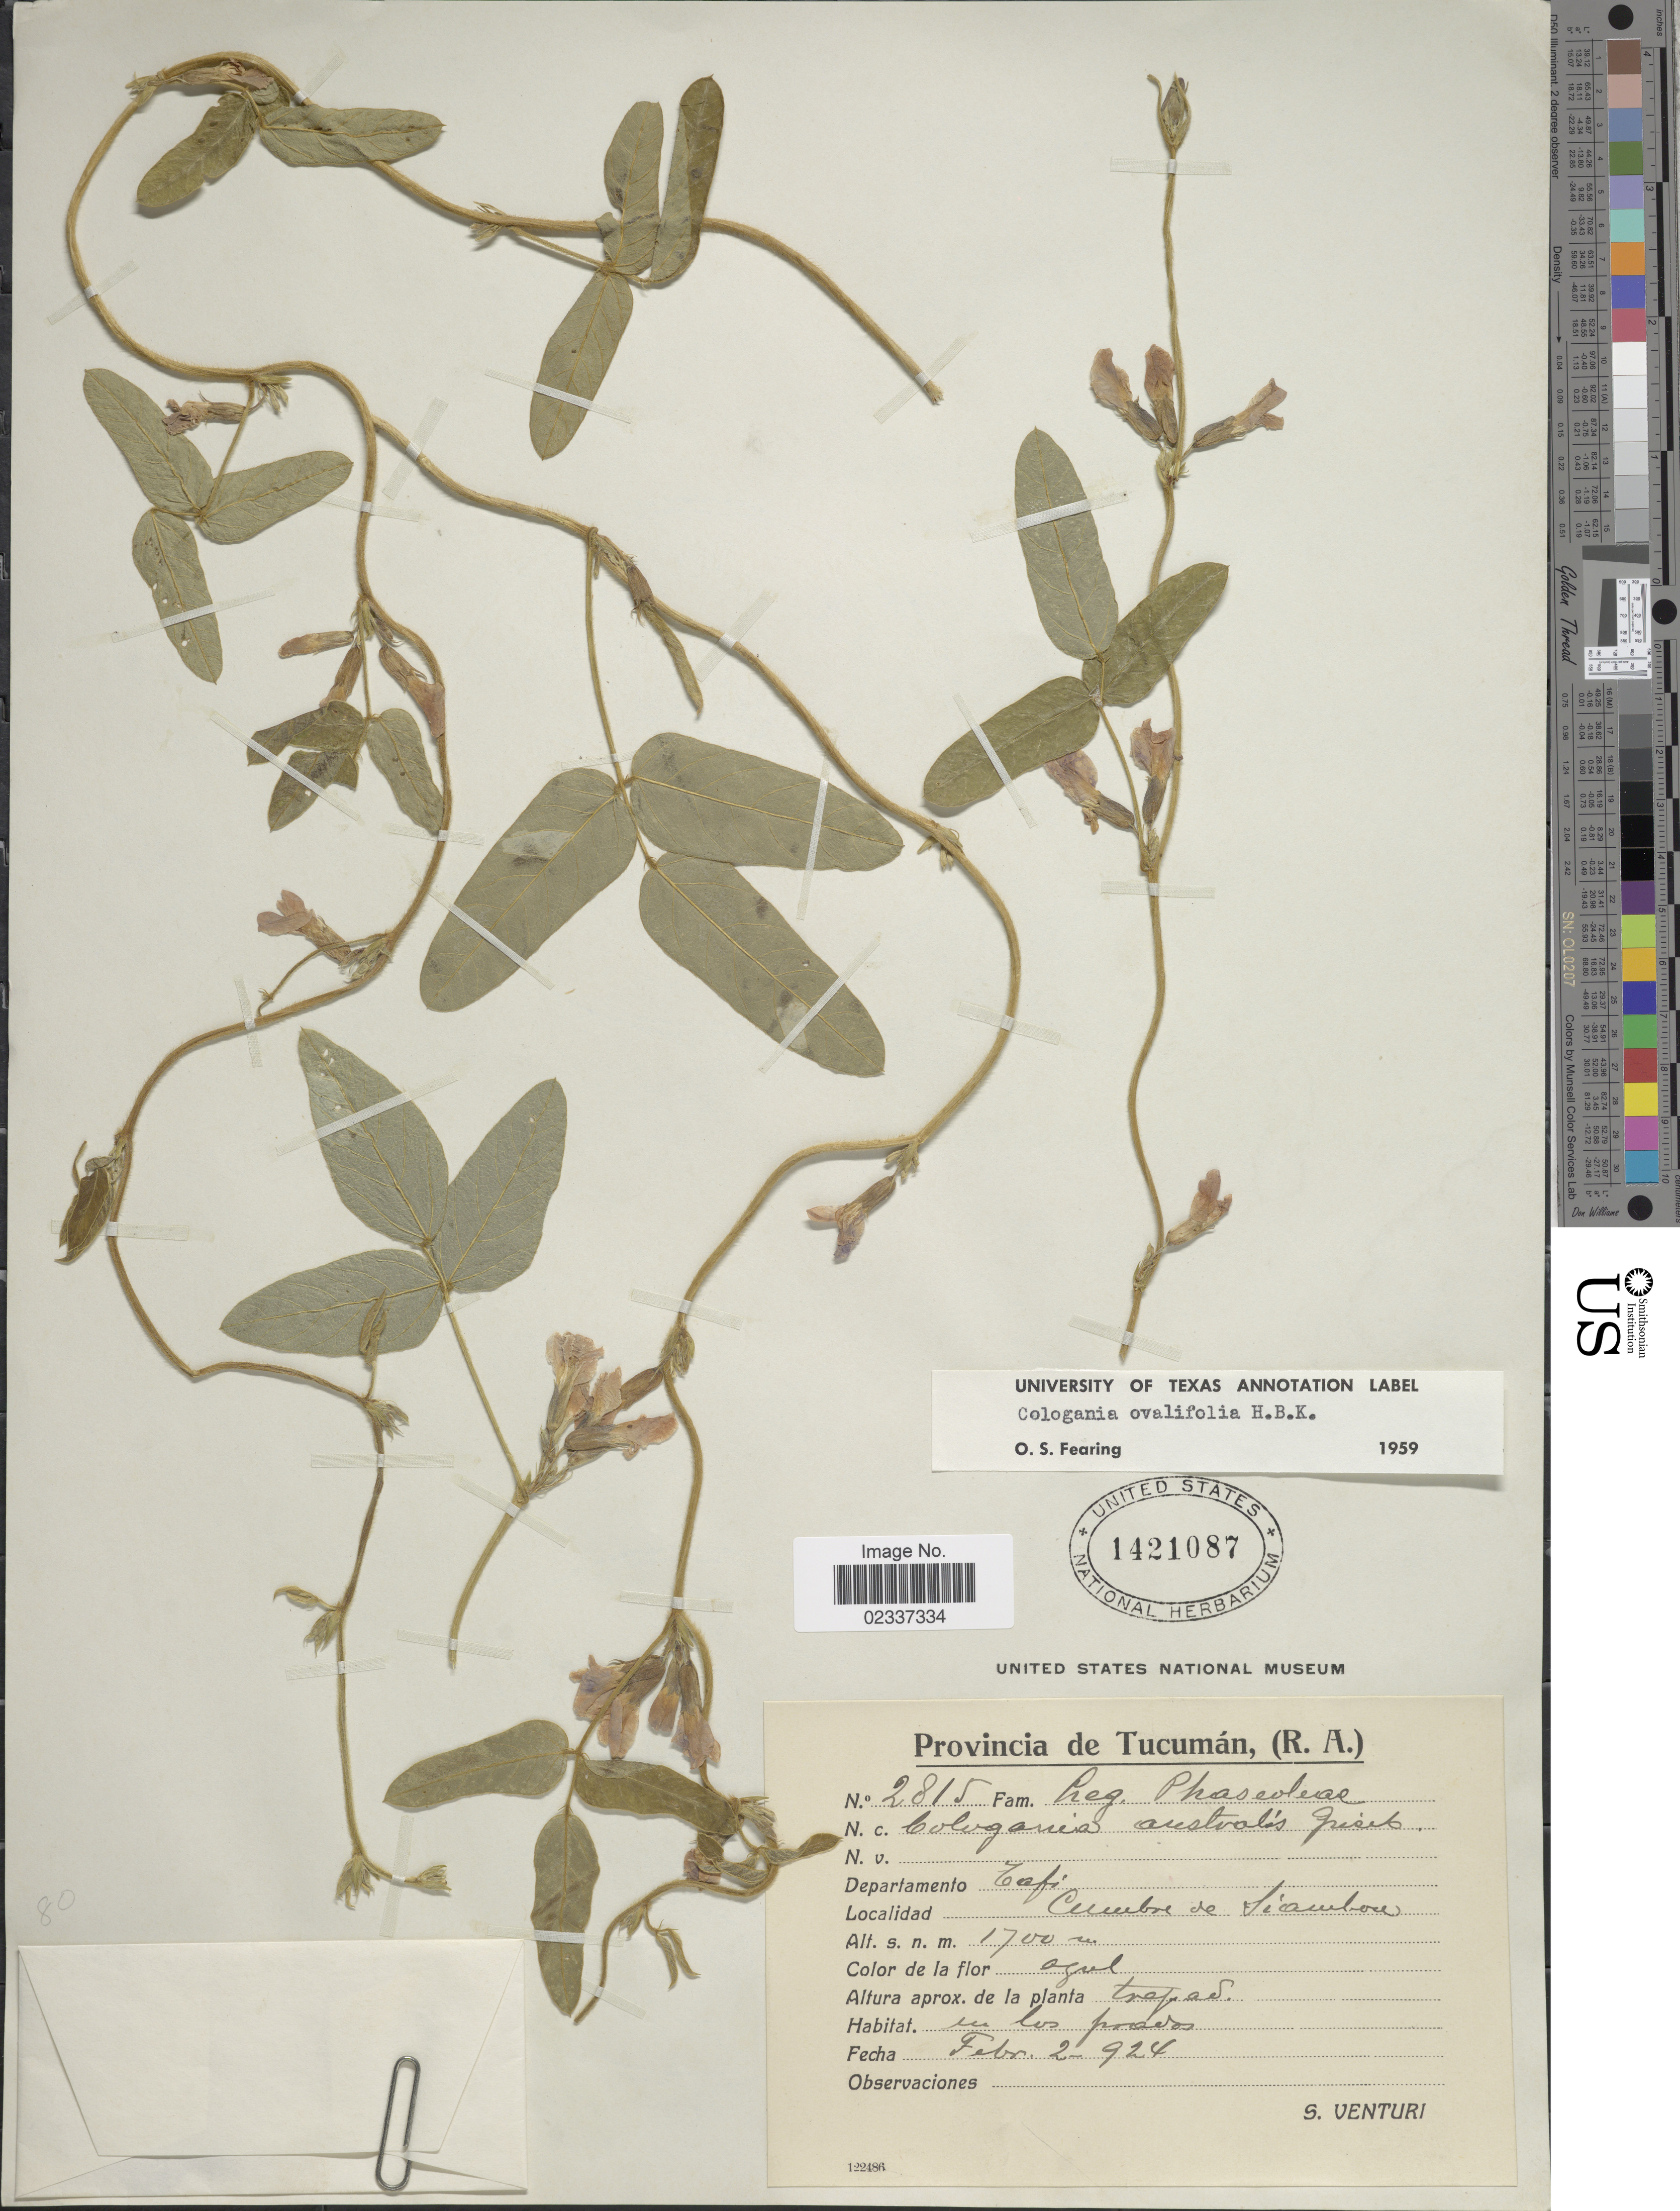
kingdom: Plantae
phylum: Tracheophyta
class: Magnoliopsida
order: Fabales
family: Fabaceae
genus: Cologania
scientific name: Cologania broussonetii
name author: (Balb.) DC.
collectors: S. Venturi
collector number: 2815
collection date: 1924-02-02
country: Argentina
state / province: Tucuman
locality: Departamento Tafi, Cumbre de Siambou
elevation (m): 1700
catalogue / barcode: US 1421087